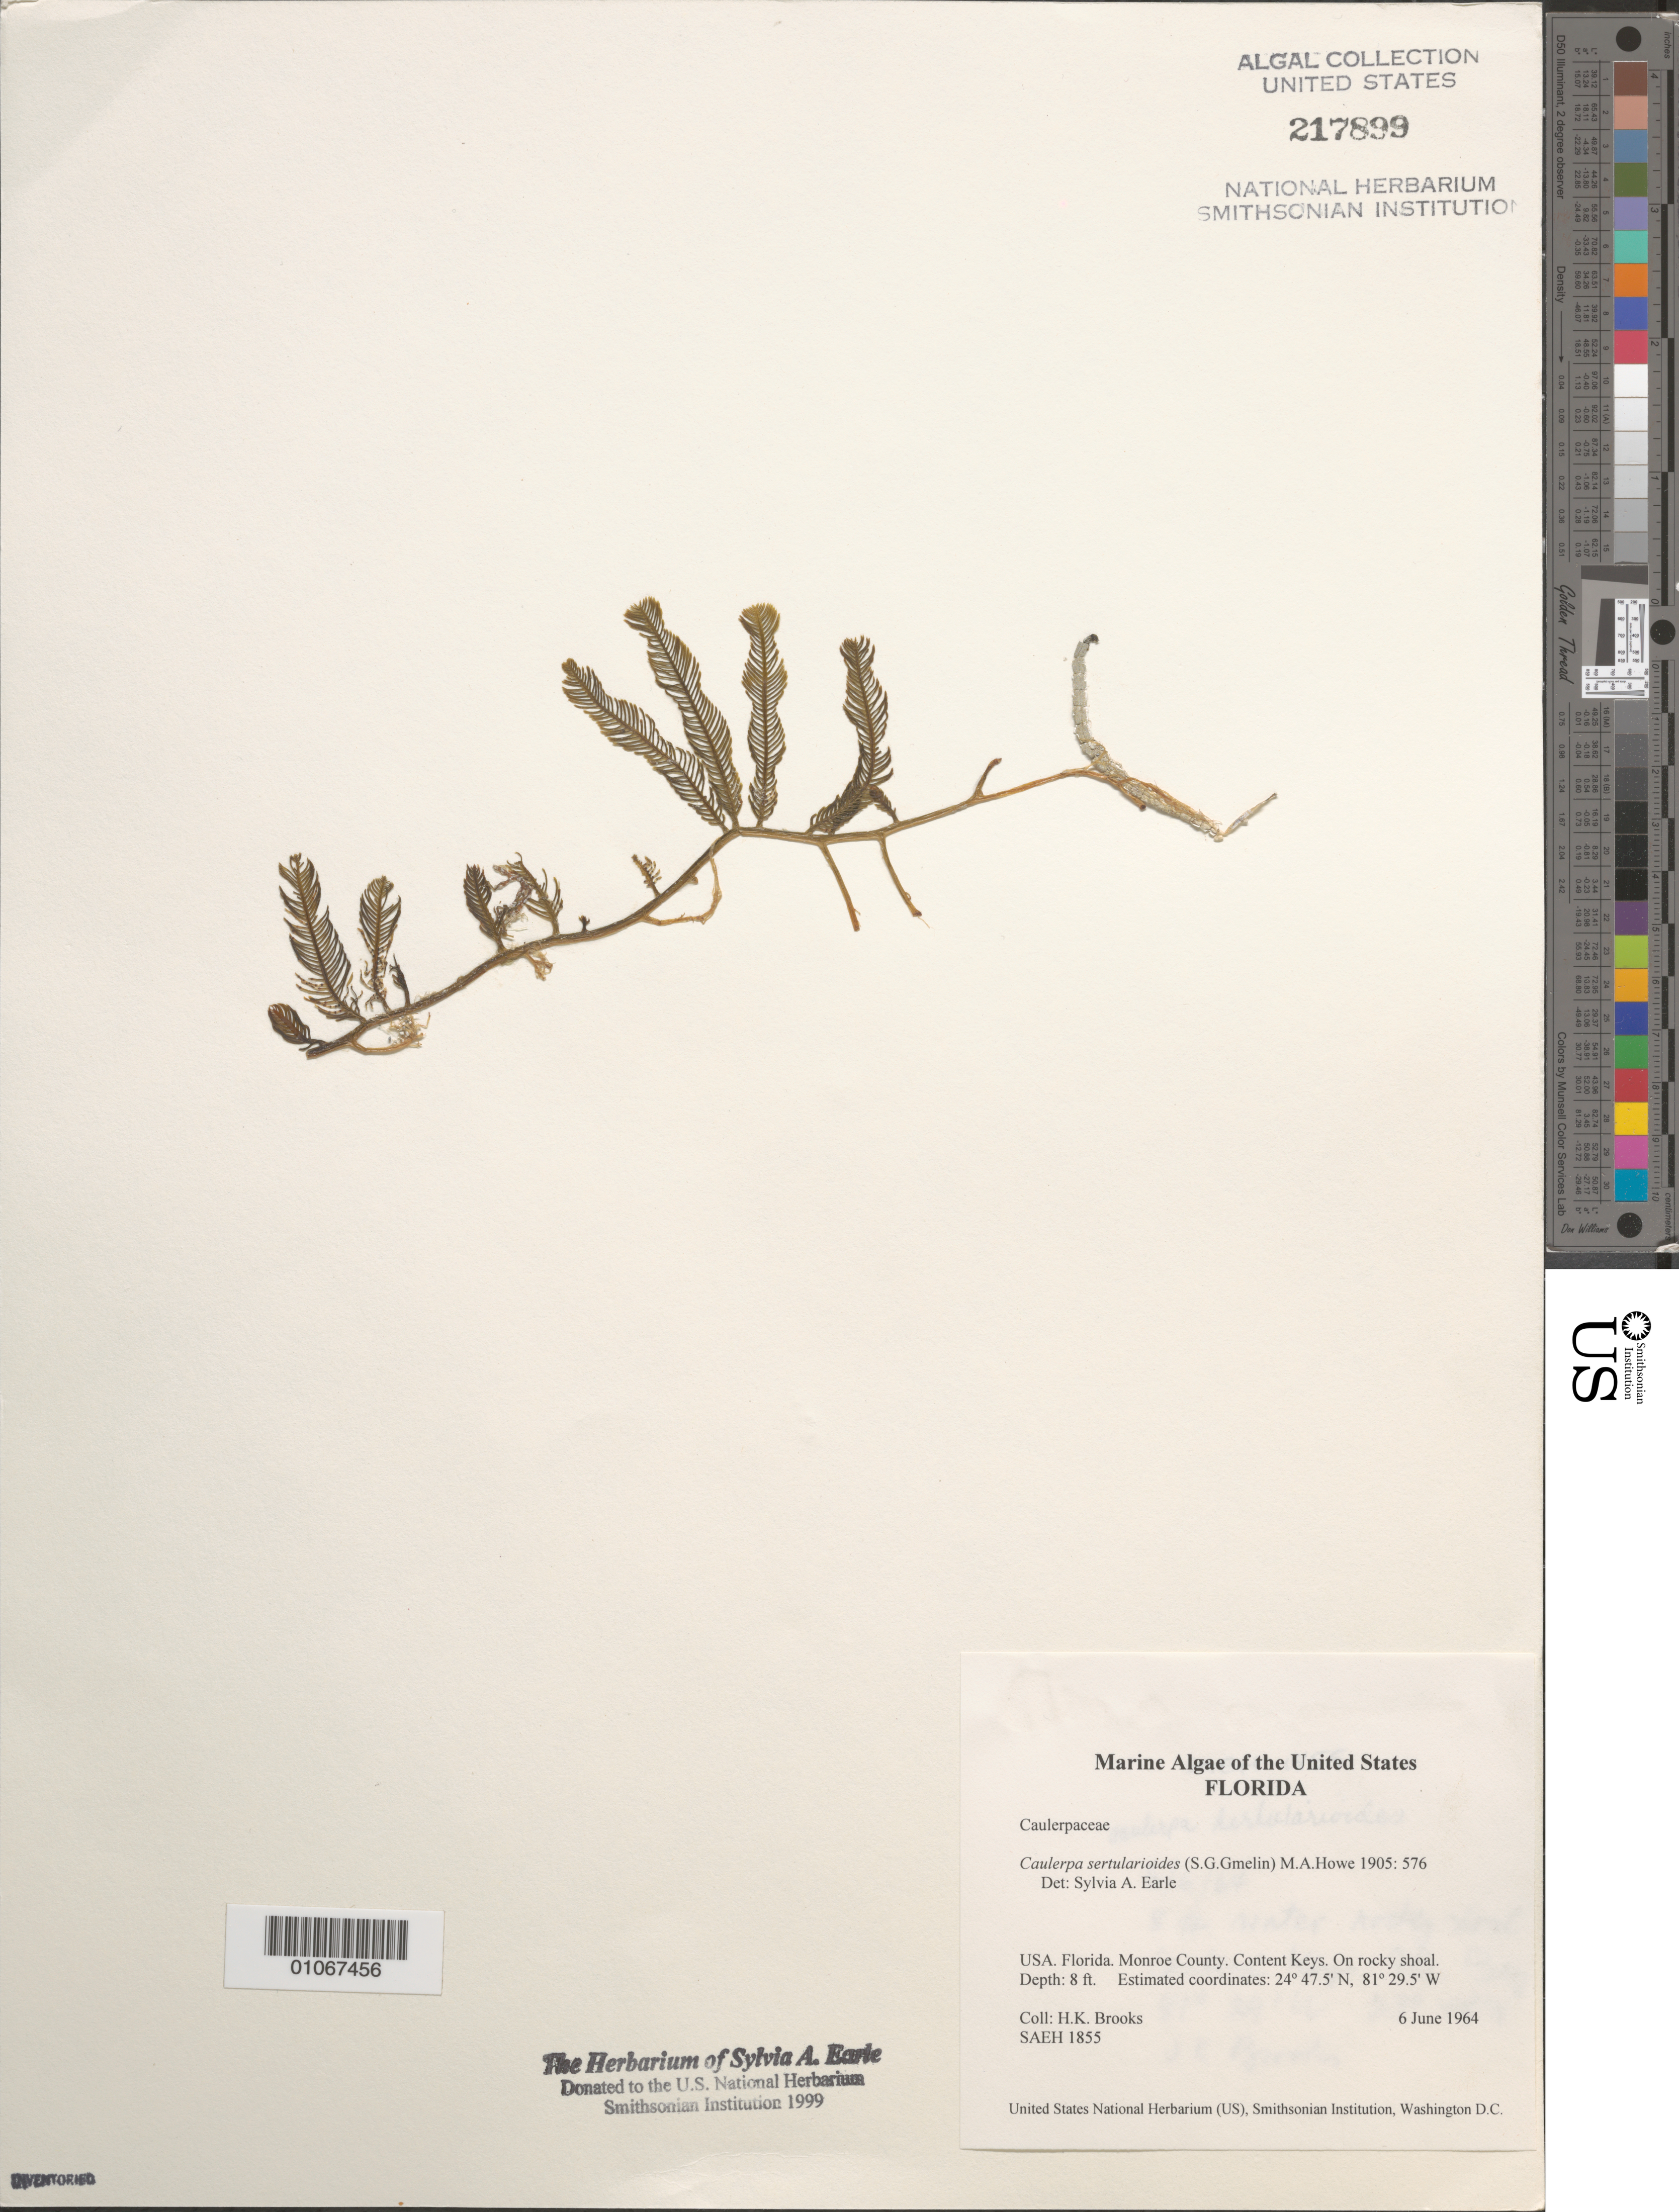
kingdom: Plantae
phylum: Chlorophyta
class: Ulvophyceae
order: Bryopsidales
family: Caulerpaceae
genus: Caulerpa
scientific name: Caulerpa sertularioides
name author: (S.G. Gmel.) M. Howe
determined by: Earle, S. A.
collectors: H. Brooks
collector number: SAEH 1855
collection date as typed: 06 Jun 1964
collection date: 1964-06-06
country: United States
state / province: Florida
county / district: Monroe County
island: Content Keys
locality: On rocky shoal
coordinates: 23 48' N, 81 29' W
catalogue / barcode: US 217899